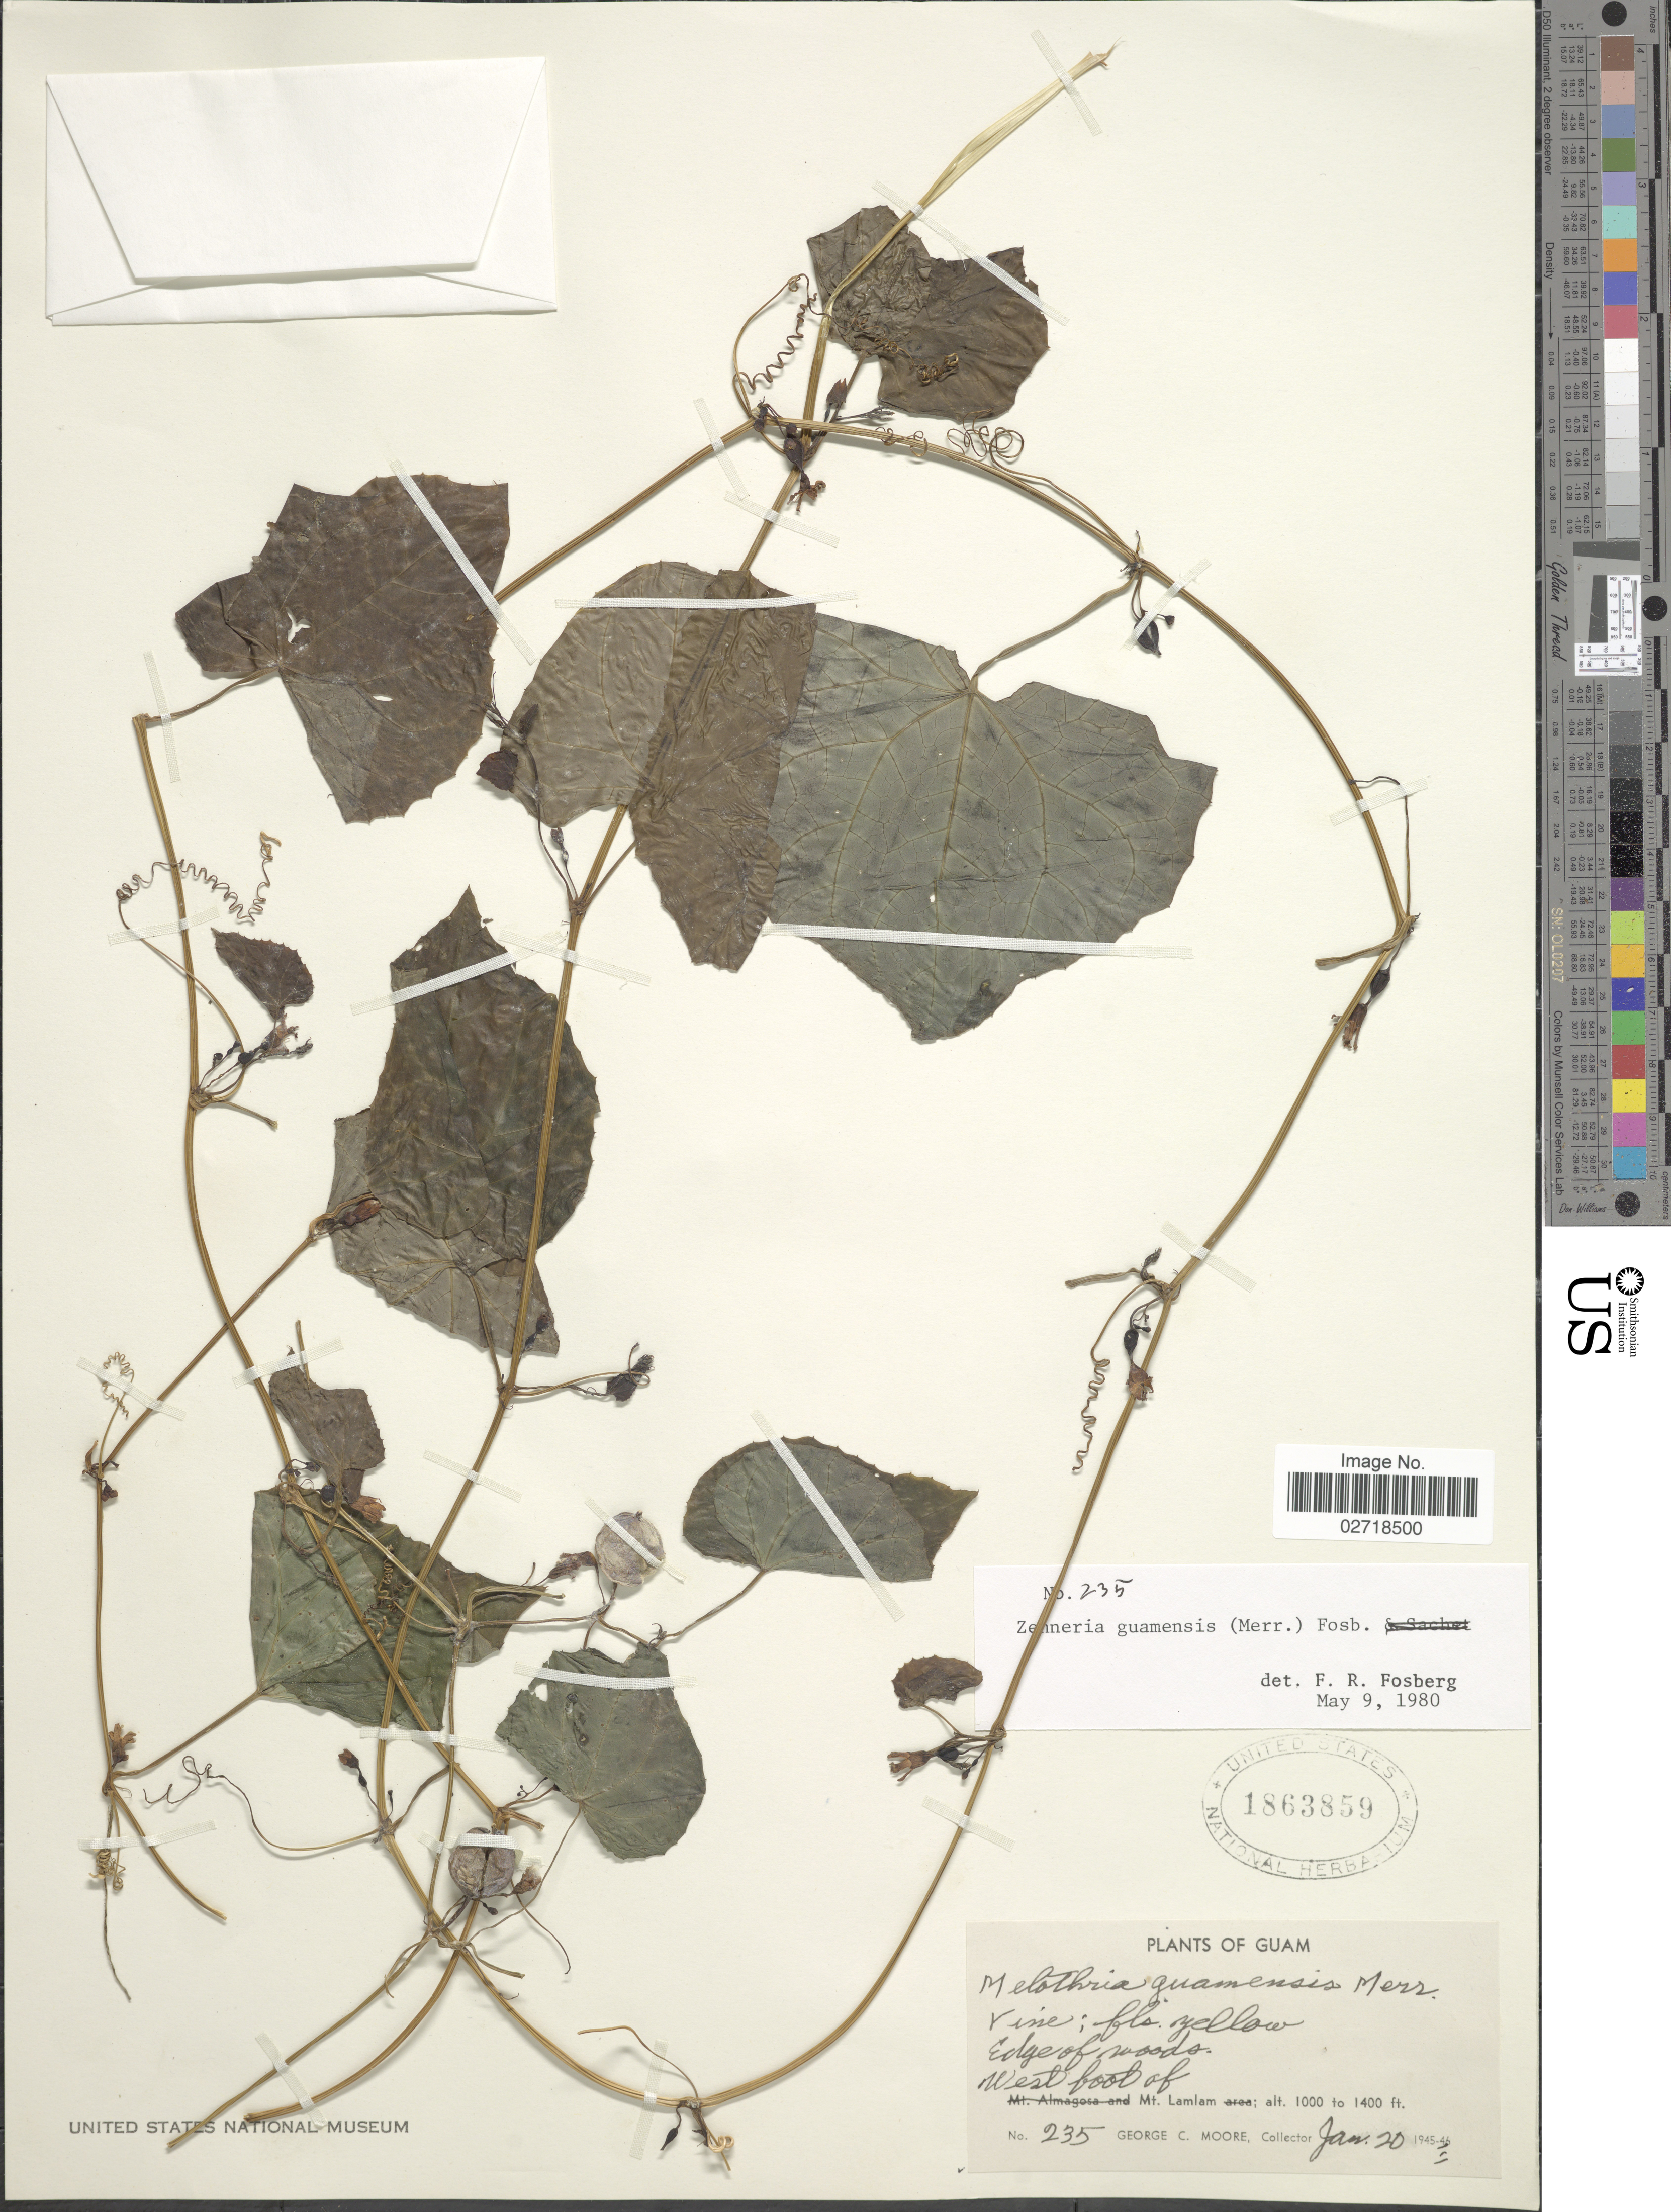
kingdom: Plantae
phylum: Tracheophyta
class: Magnoliopsida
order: Cucurbitales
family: Cucurbitaceae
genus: Zehneria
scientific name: Zehneria guamensis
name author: Merr.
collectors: G. C. Moore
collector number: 235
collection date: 1946-01-20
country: Guam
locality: Edge of woods, West foot of Mt. Lamlam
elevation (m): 305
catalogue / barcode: US 1863859